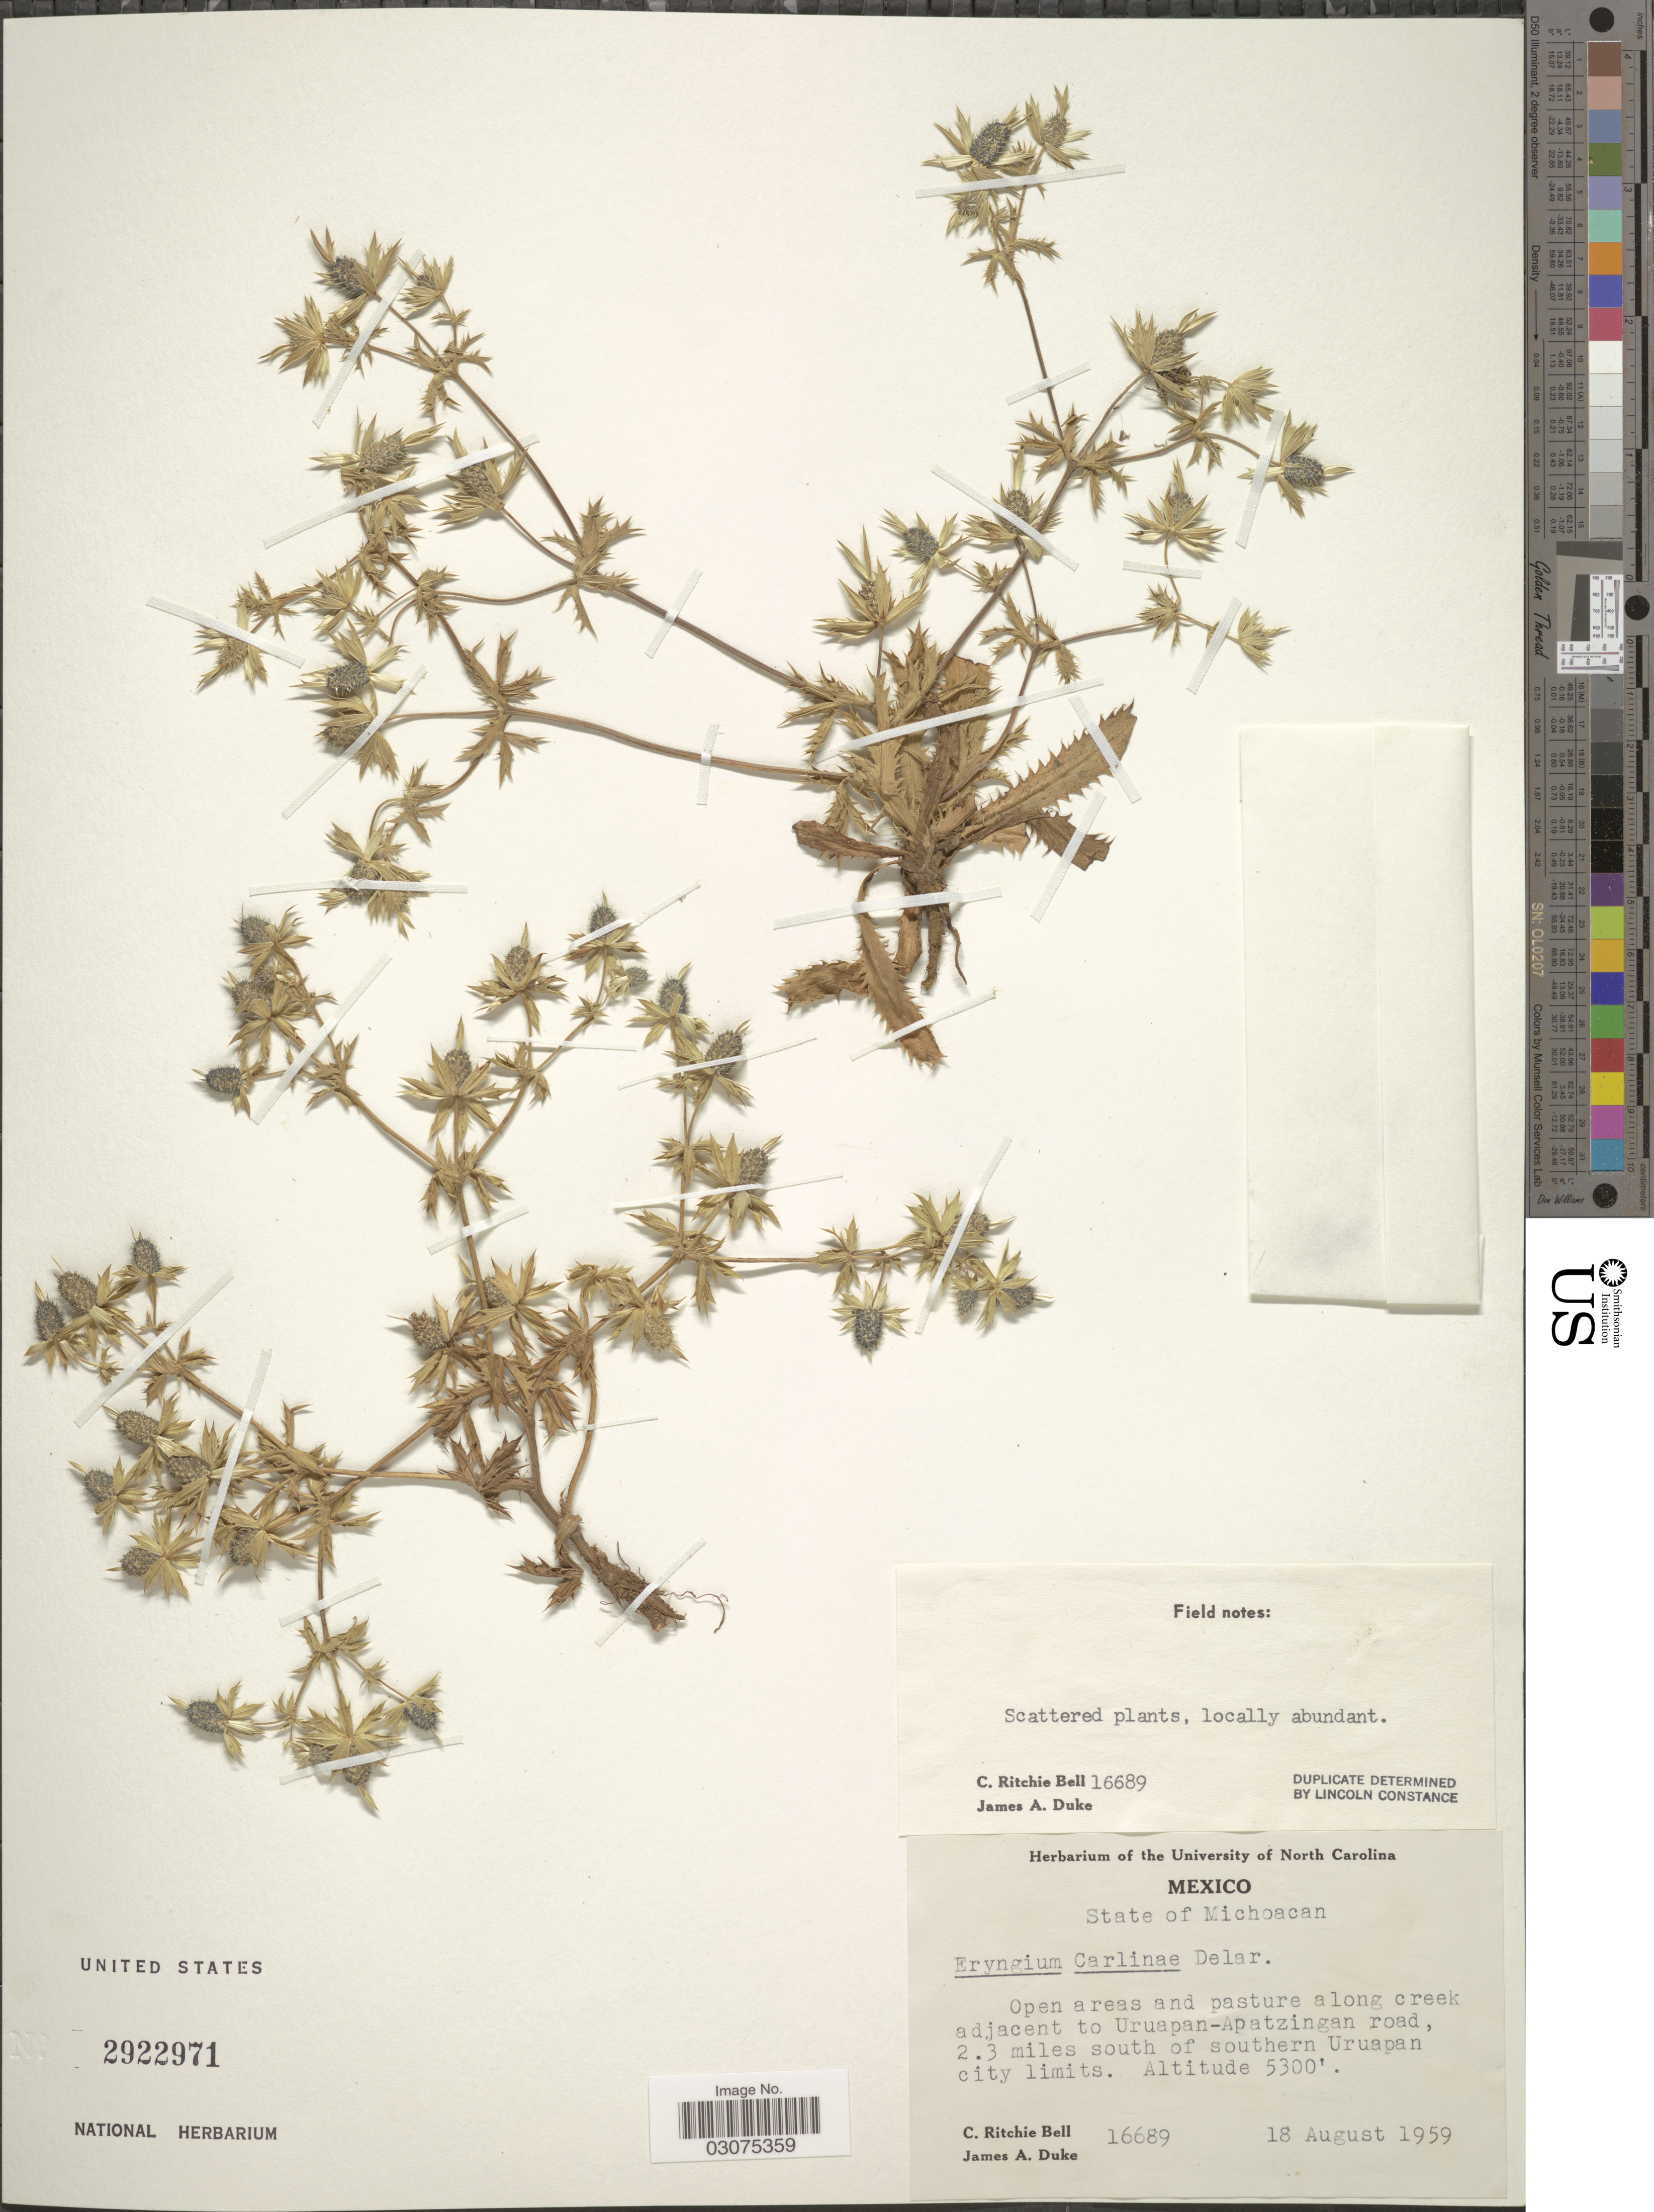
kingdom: Plantae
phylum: Tracheophyta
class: Magnoliopsida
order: Apiales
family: Apiaceae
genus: Eryngium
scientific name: Eryngium carlinae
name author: F. Delaroche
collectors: C. R. Bell & J. A. Duke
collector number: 16689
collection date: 1959-08-18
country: Mexico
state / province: Michoacán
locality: Open areas and pasture along creek adjacent to Uruapan-Apatzingan road, 2.3 miles south of southern Uruapan city limits.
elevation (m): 1615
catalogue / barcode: US 2922971